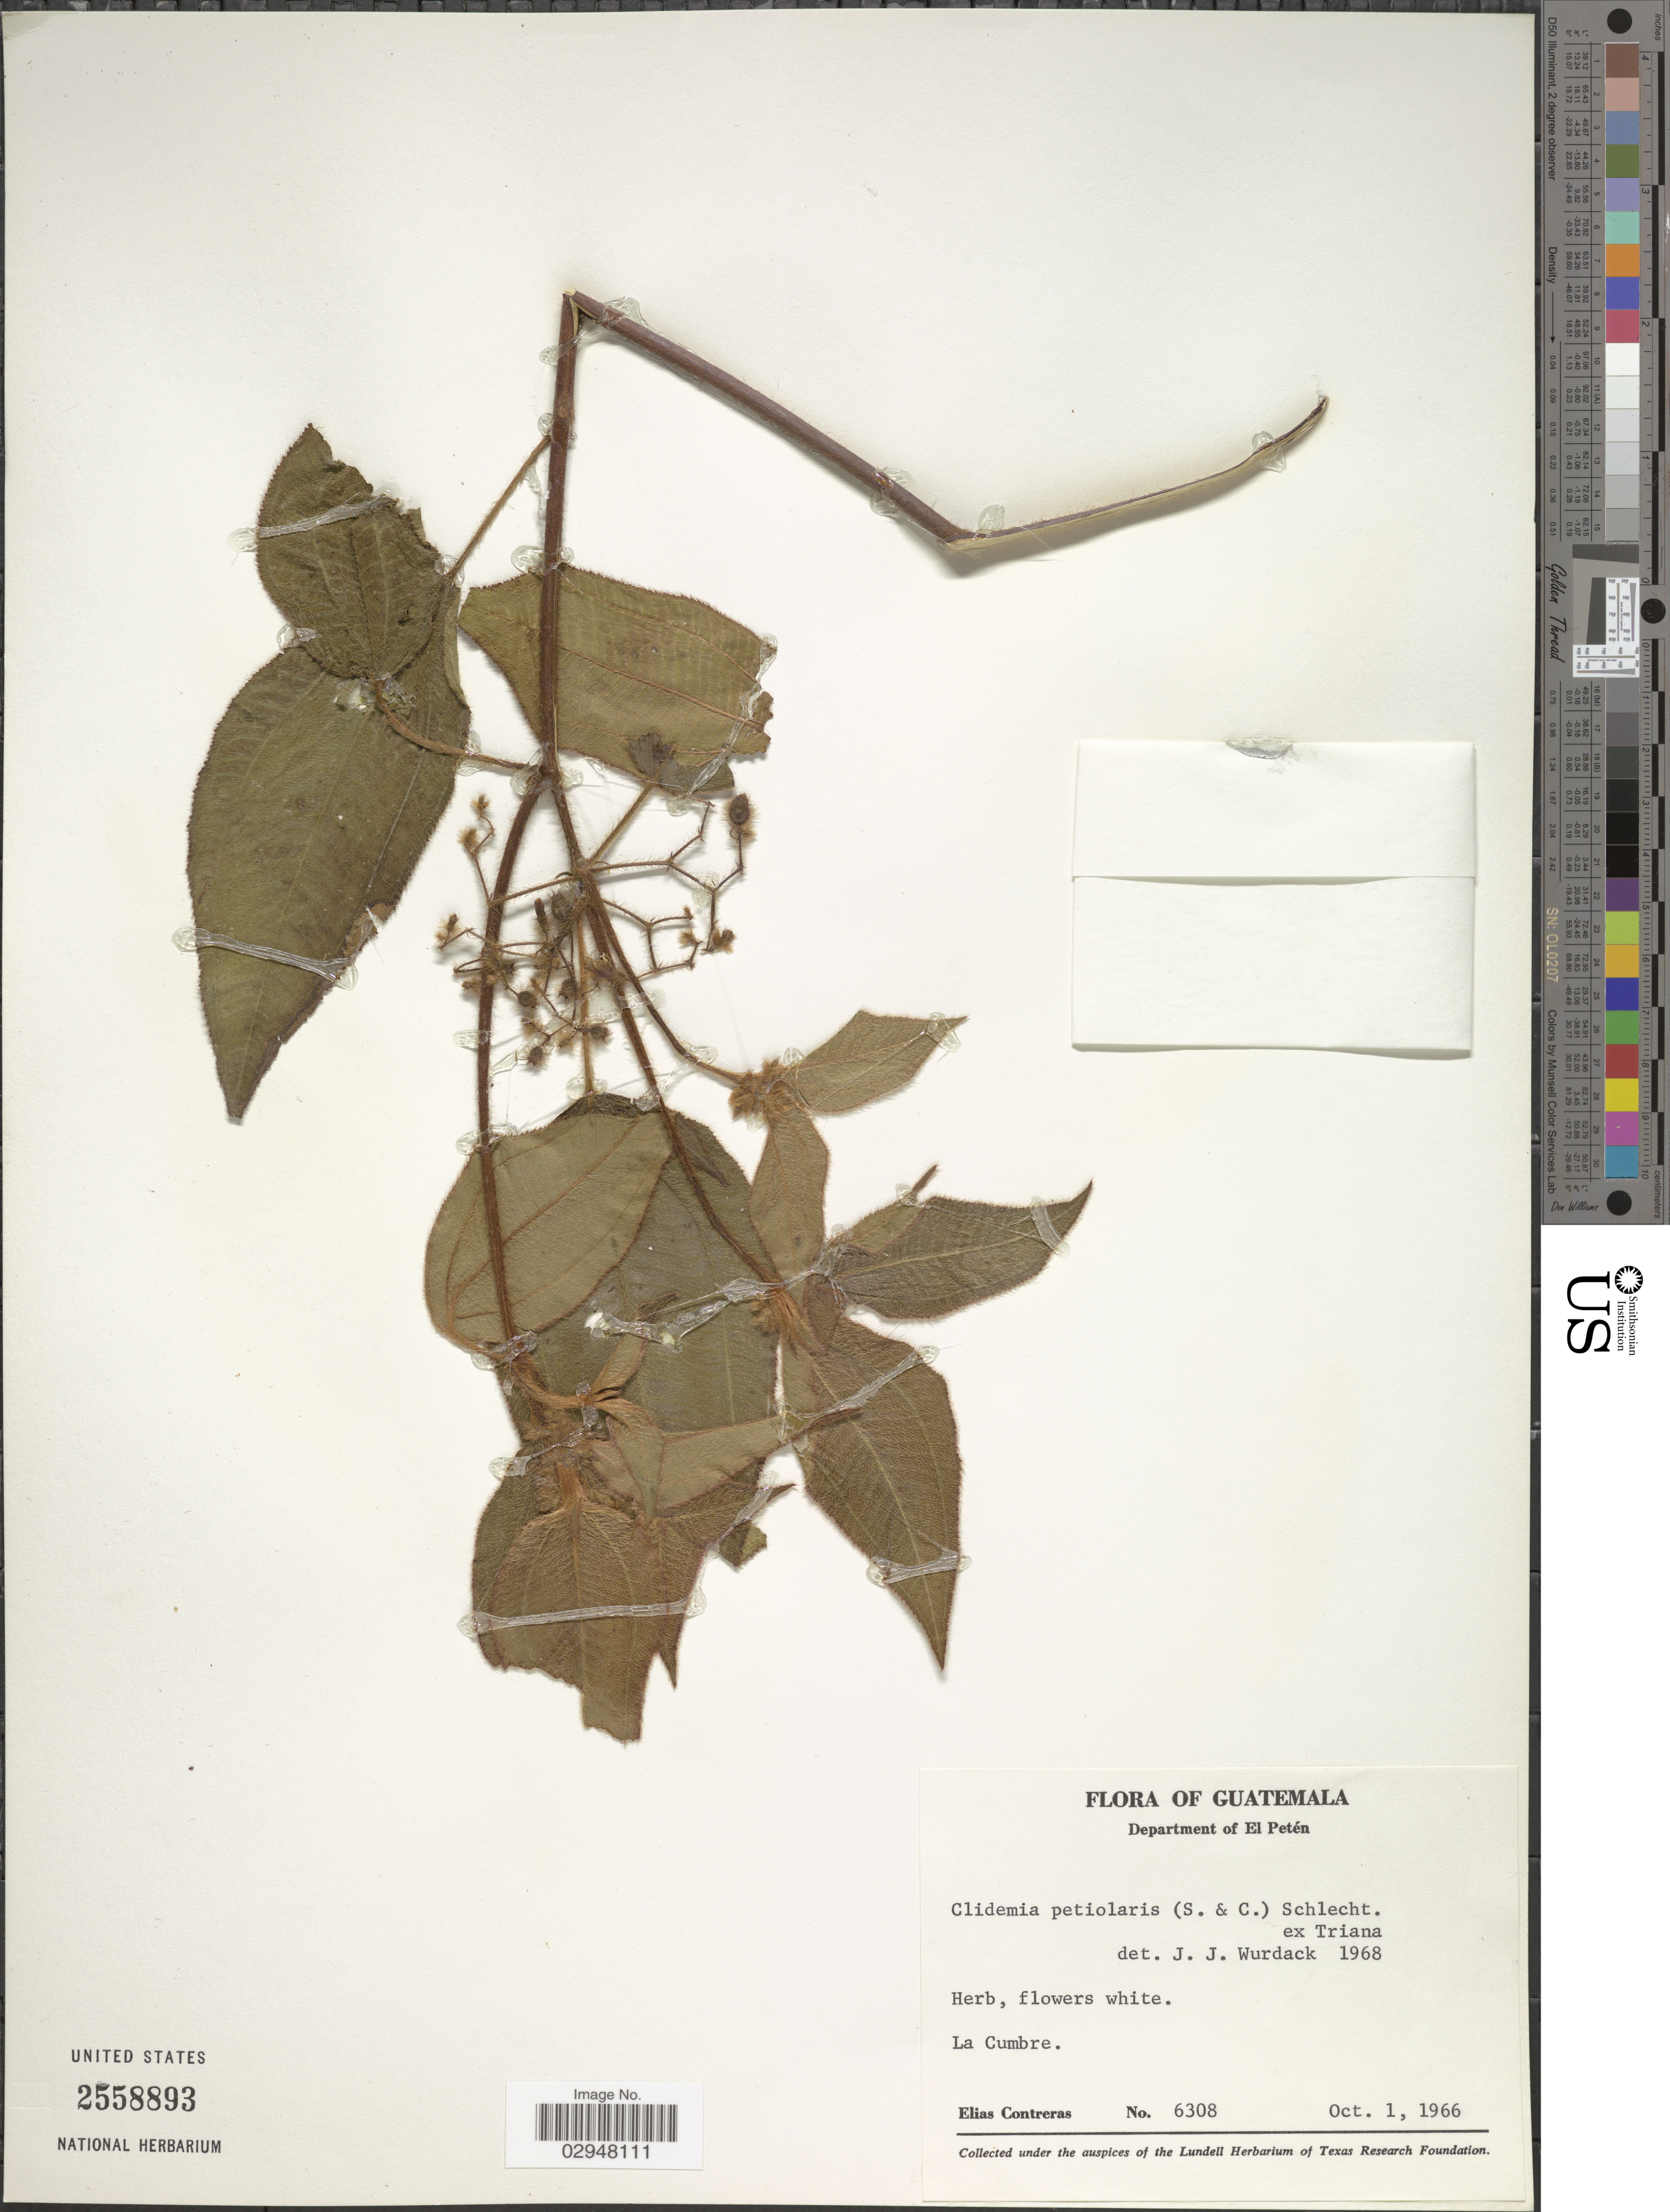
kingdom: Plantae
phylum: Tracheophyta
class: Magnoliopsida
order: Myrtales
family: Melastomataceae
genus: Clidemia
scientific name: Clidemia petiolaris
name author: (Schltdl. & Cham.) Schltdl. ex Triana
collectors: E. Contreras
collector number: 6308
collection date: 1966-10-01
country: Guatemala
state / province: El Petén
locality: Department of El Petén. La Cumbre.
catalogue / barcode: US 2558893